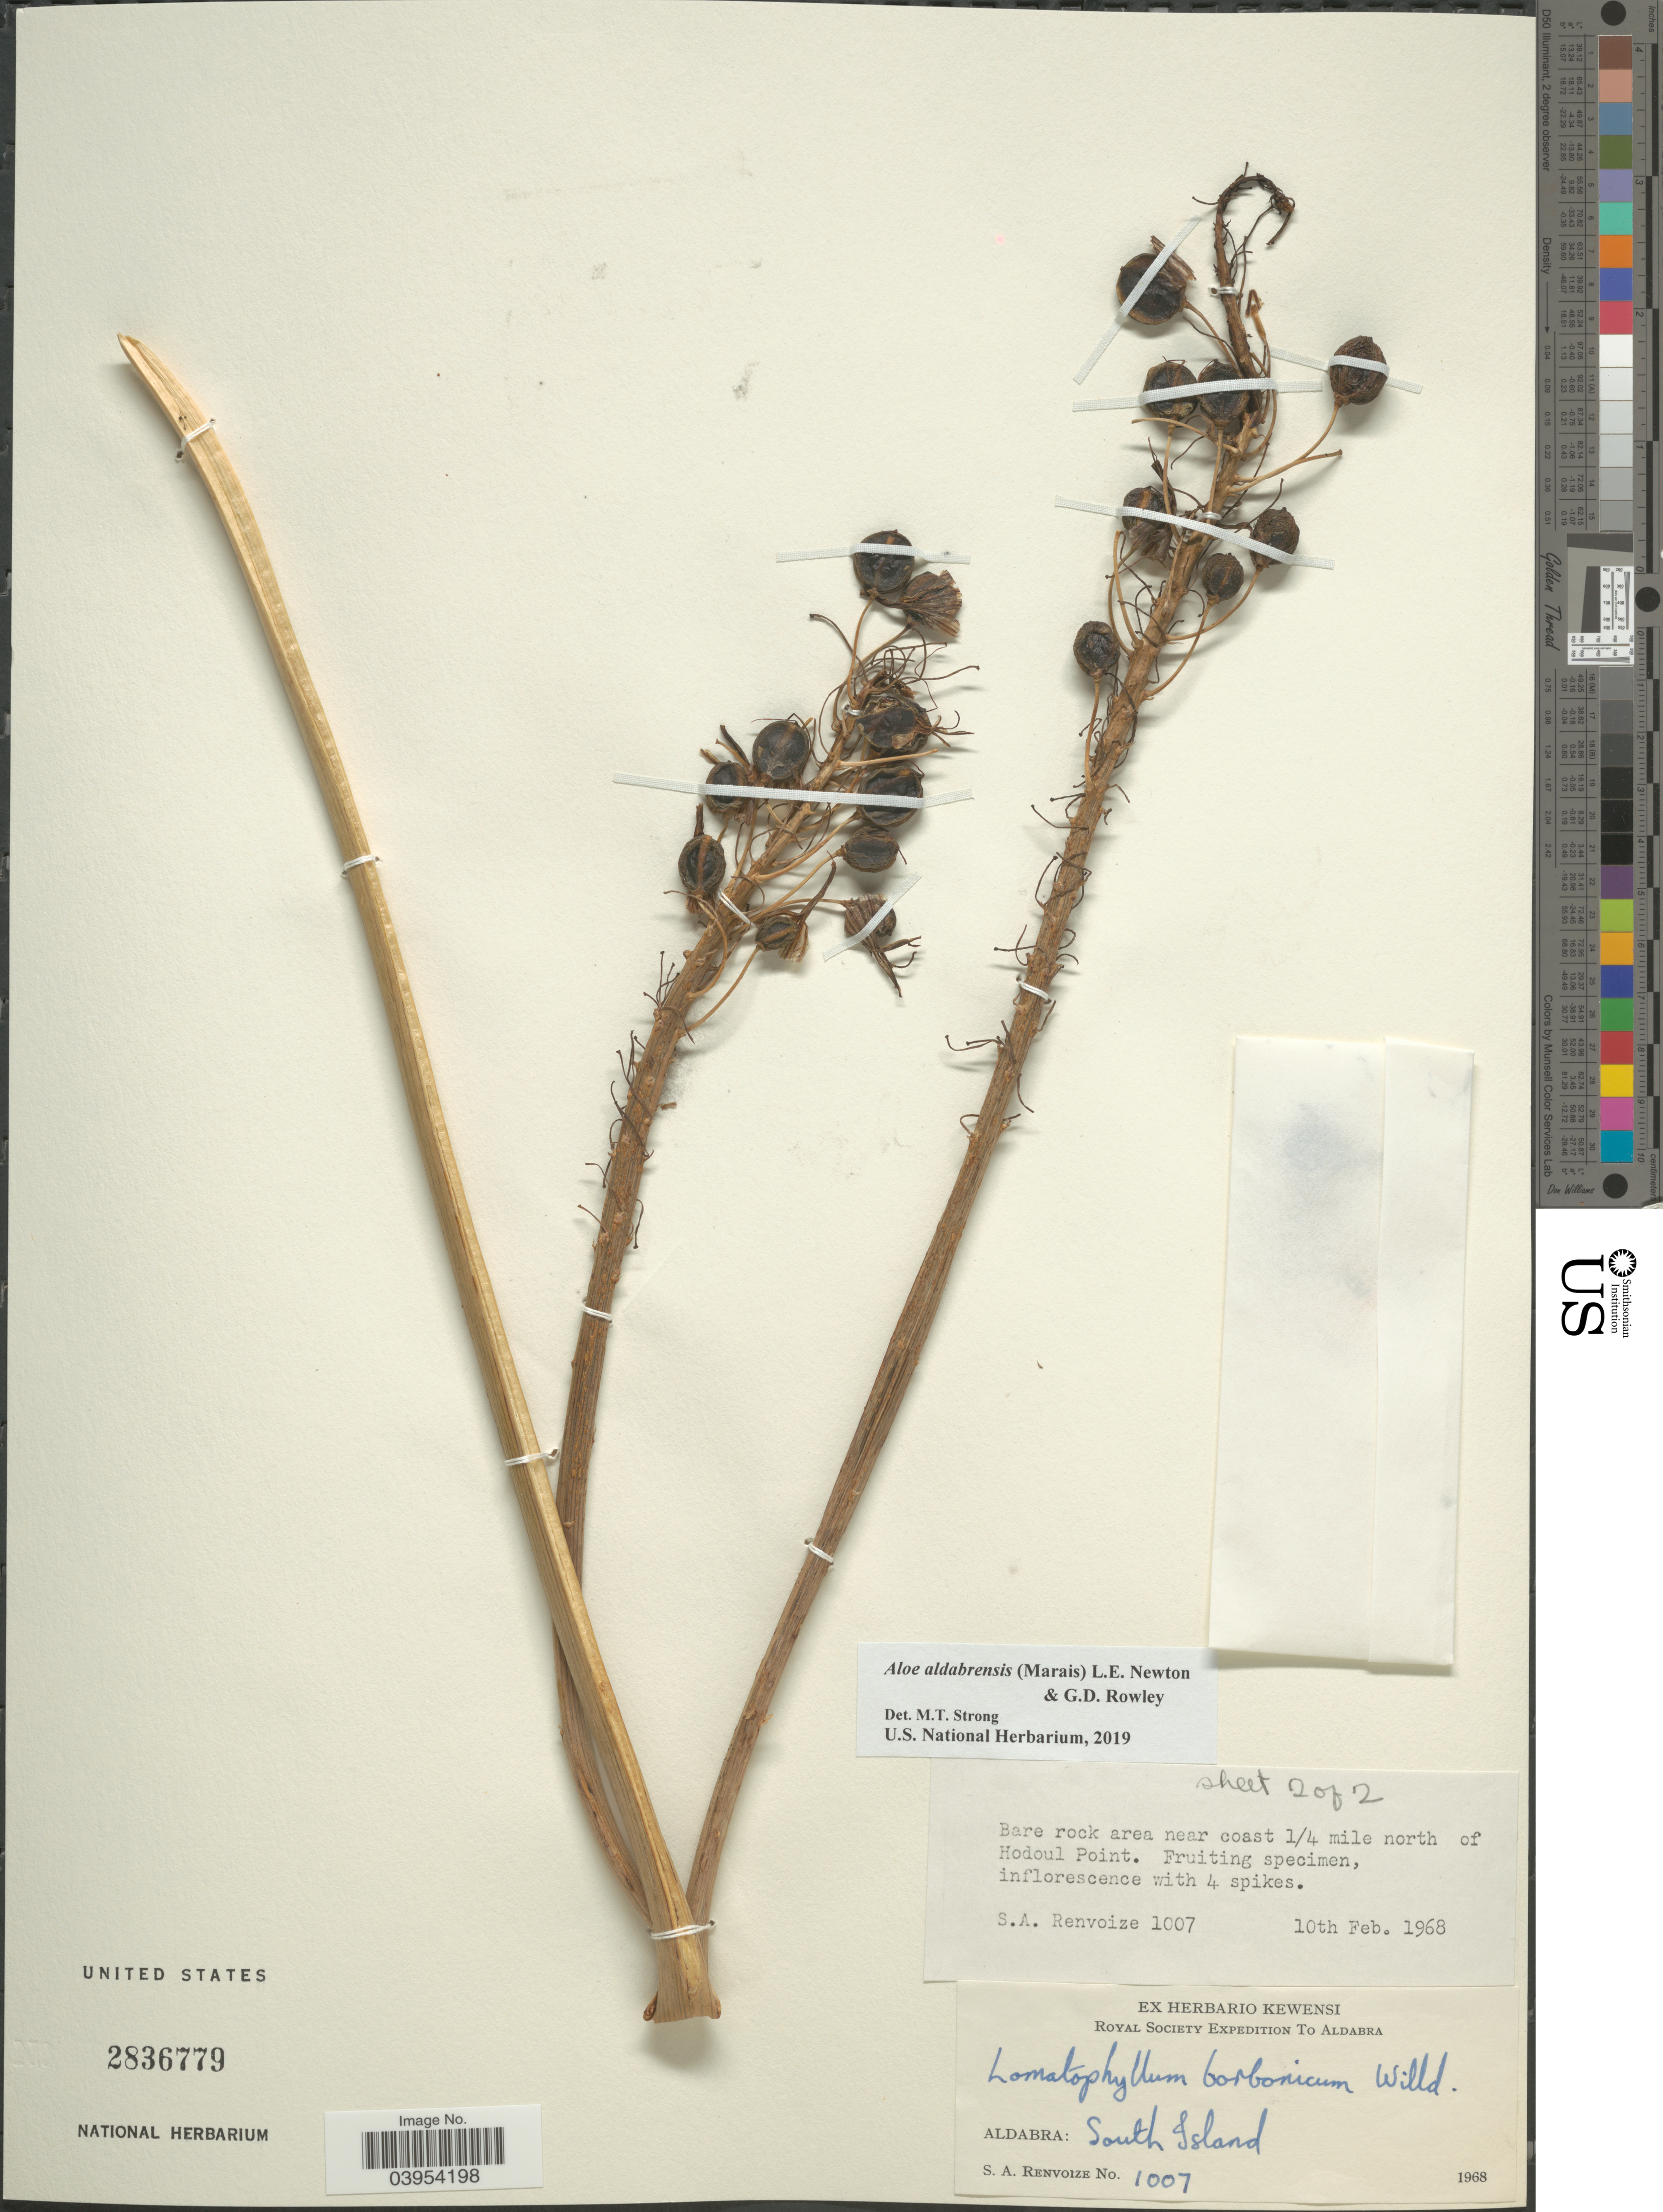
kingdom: Plantae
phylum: Tracheophyta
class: Liliopsida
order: Asparagales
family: Asphodelaceae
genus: Aloe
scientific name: Aloe aldabrensis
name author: (Marais) L. E. Newton & G.D. Rowley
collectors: S. A. Renvoize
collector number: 1007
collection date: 1968-02-10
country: Seychelles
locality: Aldabra. Aldabra: South Island. Bare rock area near coast 1/4 mile north of Hodoul Point.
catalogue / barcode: US 2836779